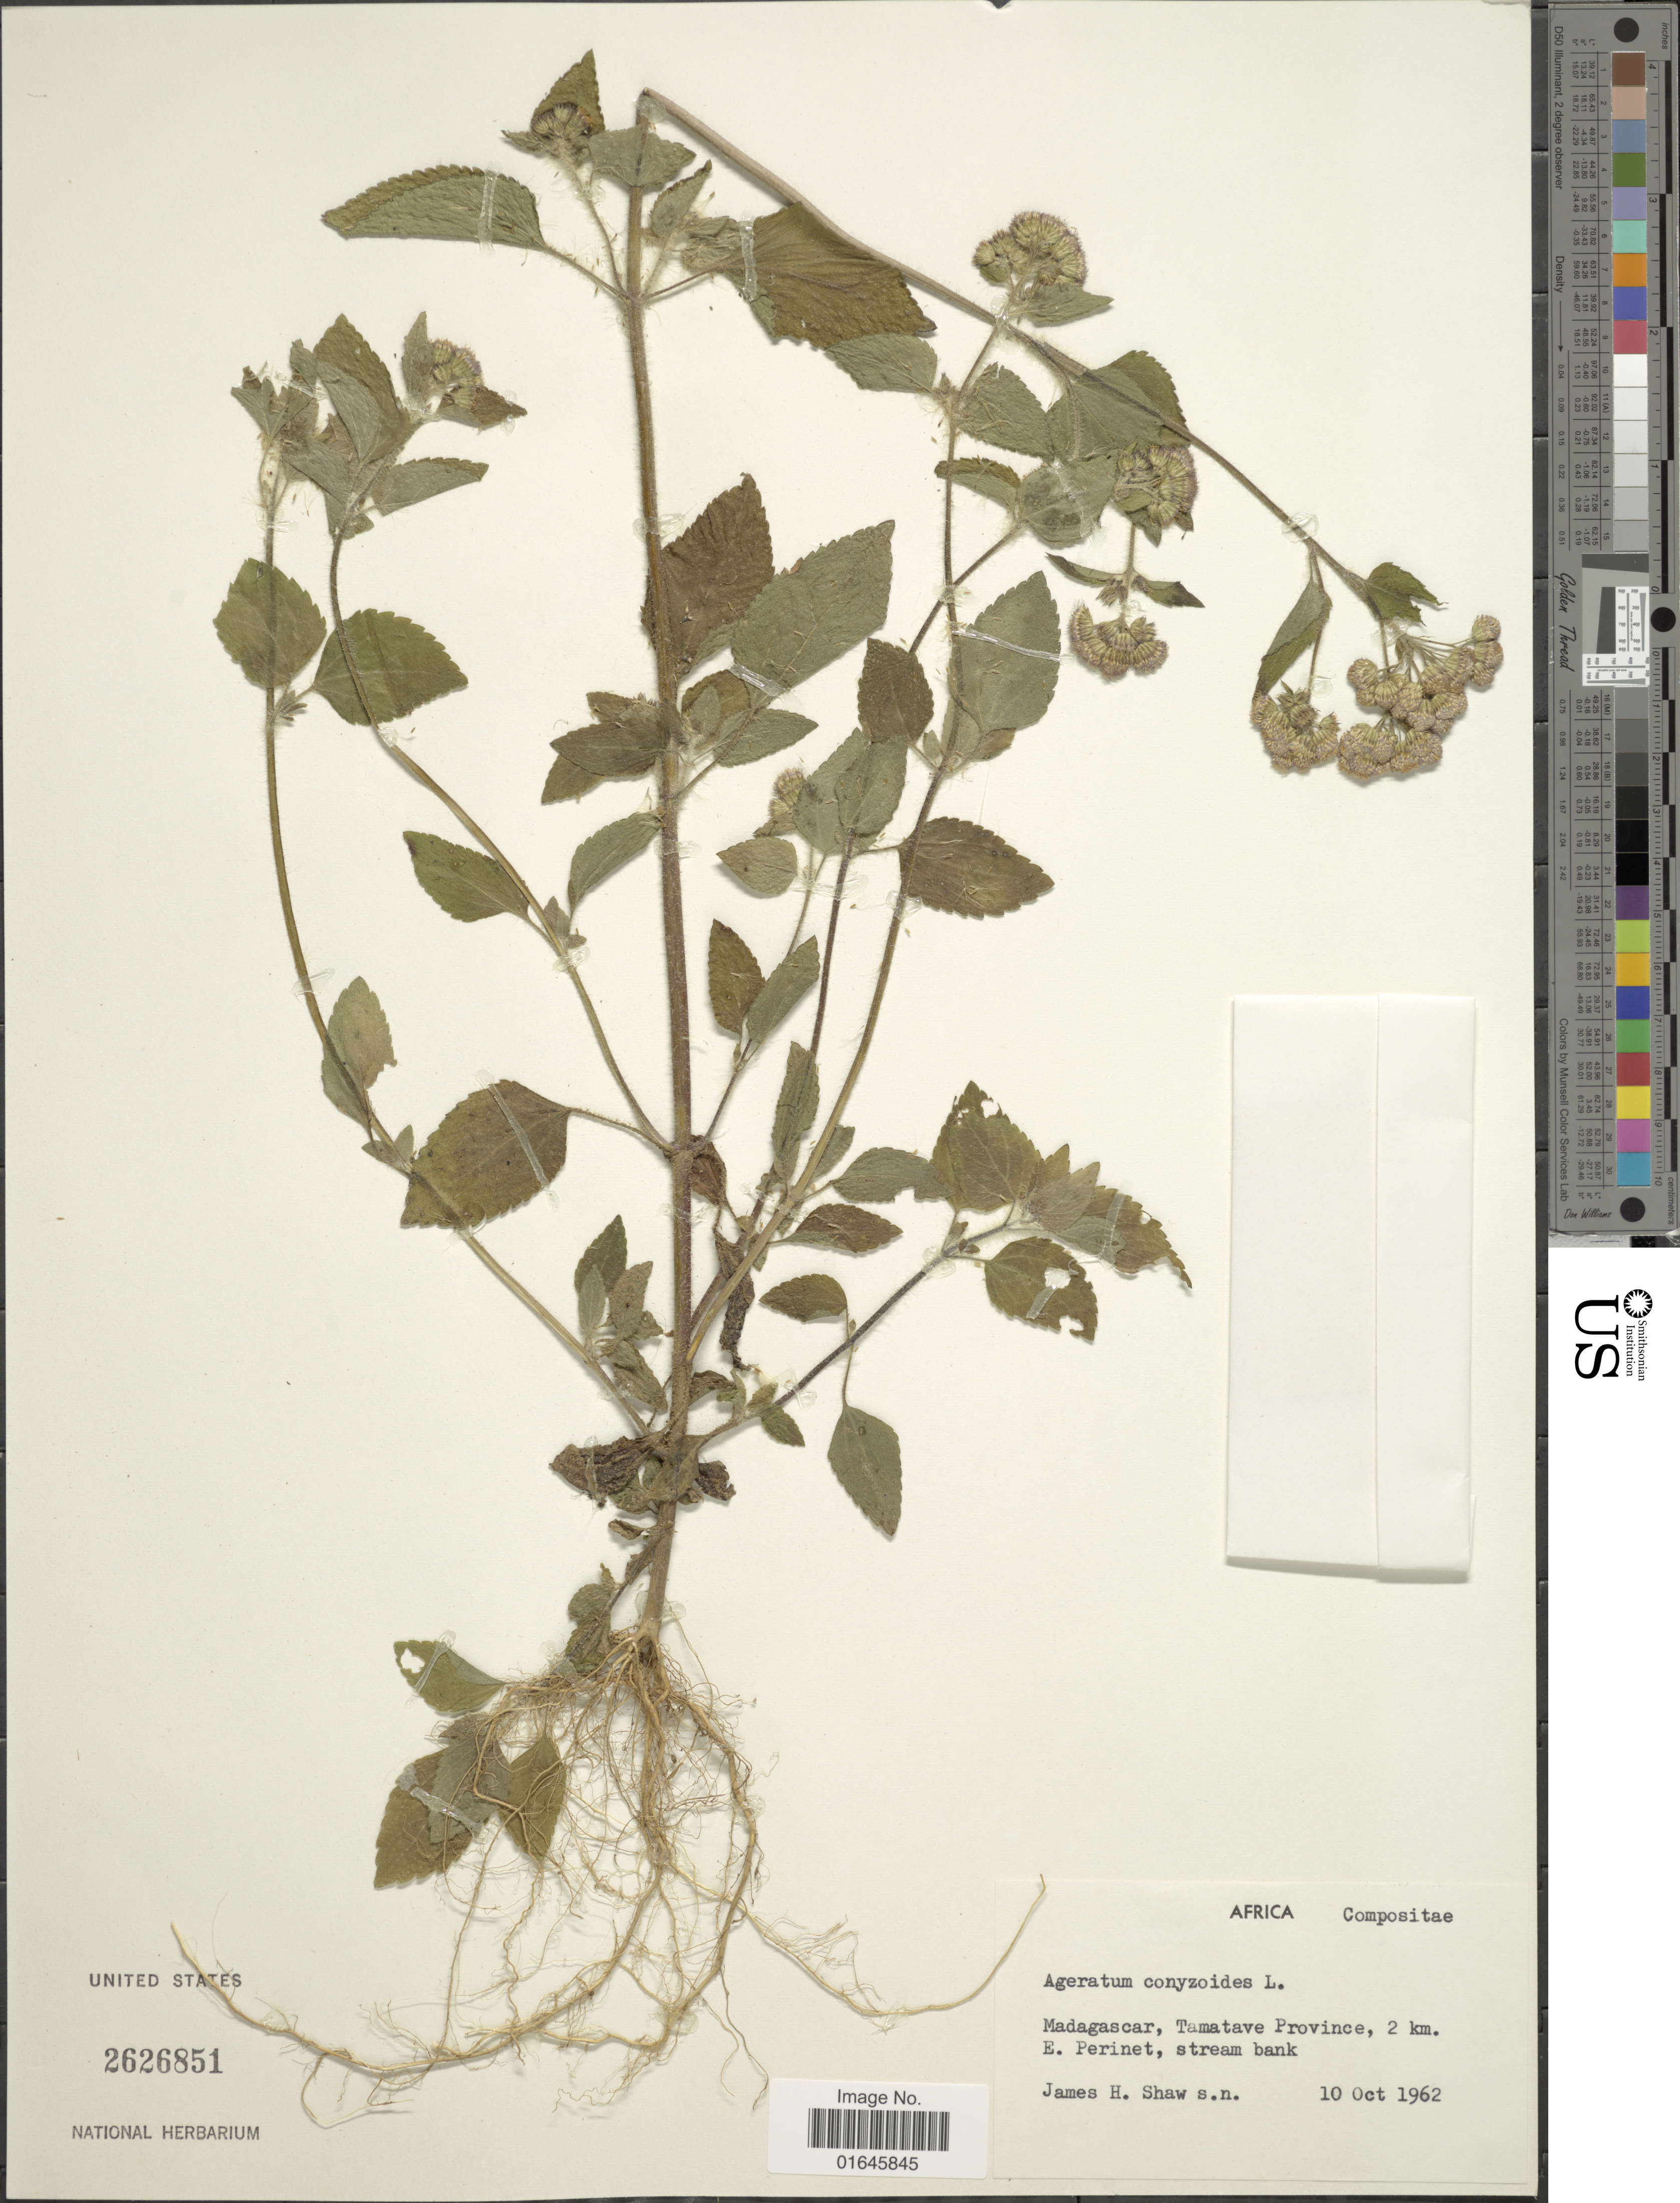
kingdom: Plantae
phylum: Tracheophyta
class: Magnoliopsida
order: Asterales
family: Asteraceae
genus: Ageratum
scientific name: Ageratum conyzoides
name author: L.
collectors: J. H. Shaw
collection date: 1962-10-10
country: Madagascar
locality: Tamatave Province, 2 km E. Perinet, stream bank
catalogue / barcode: US 2626851